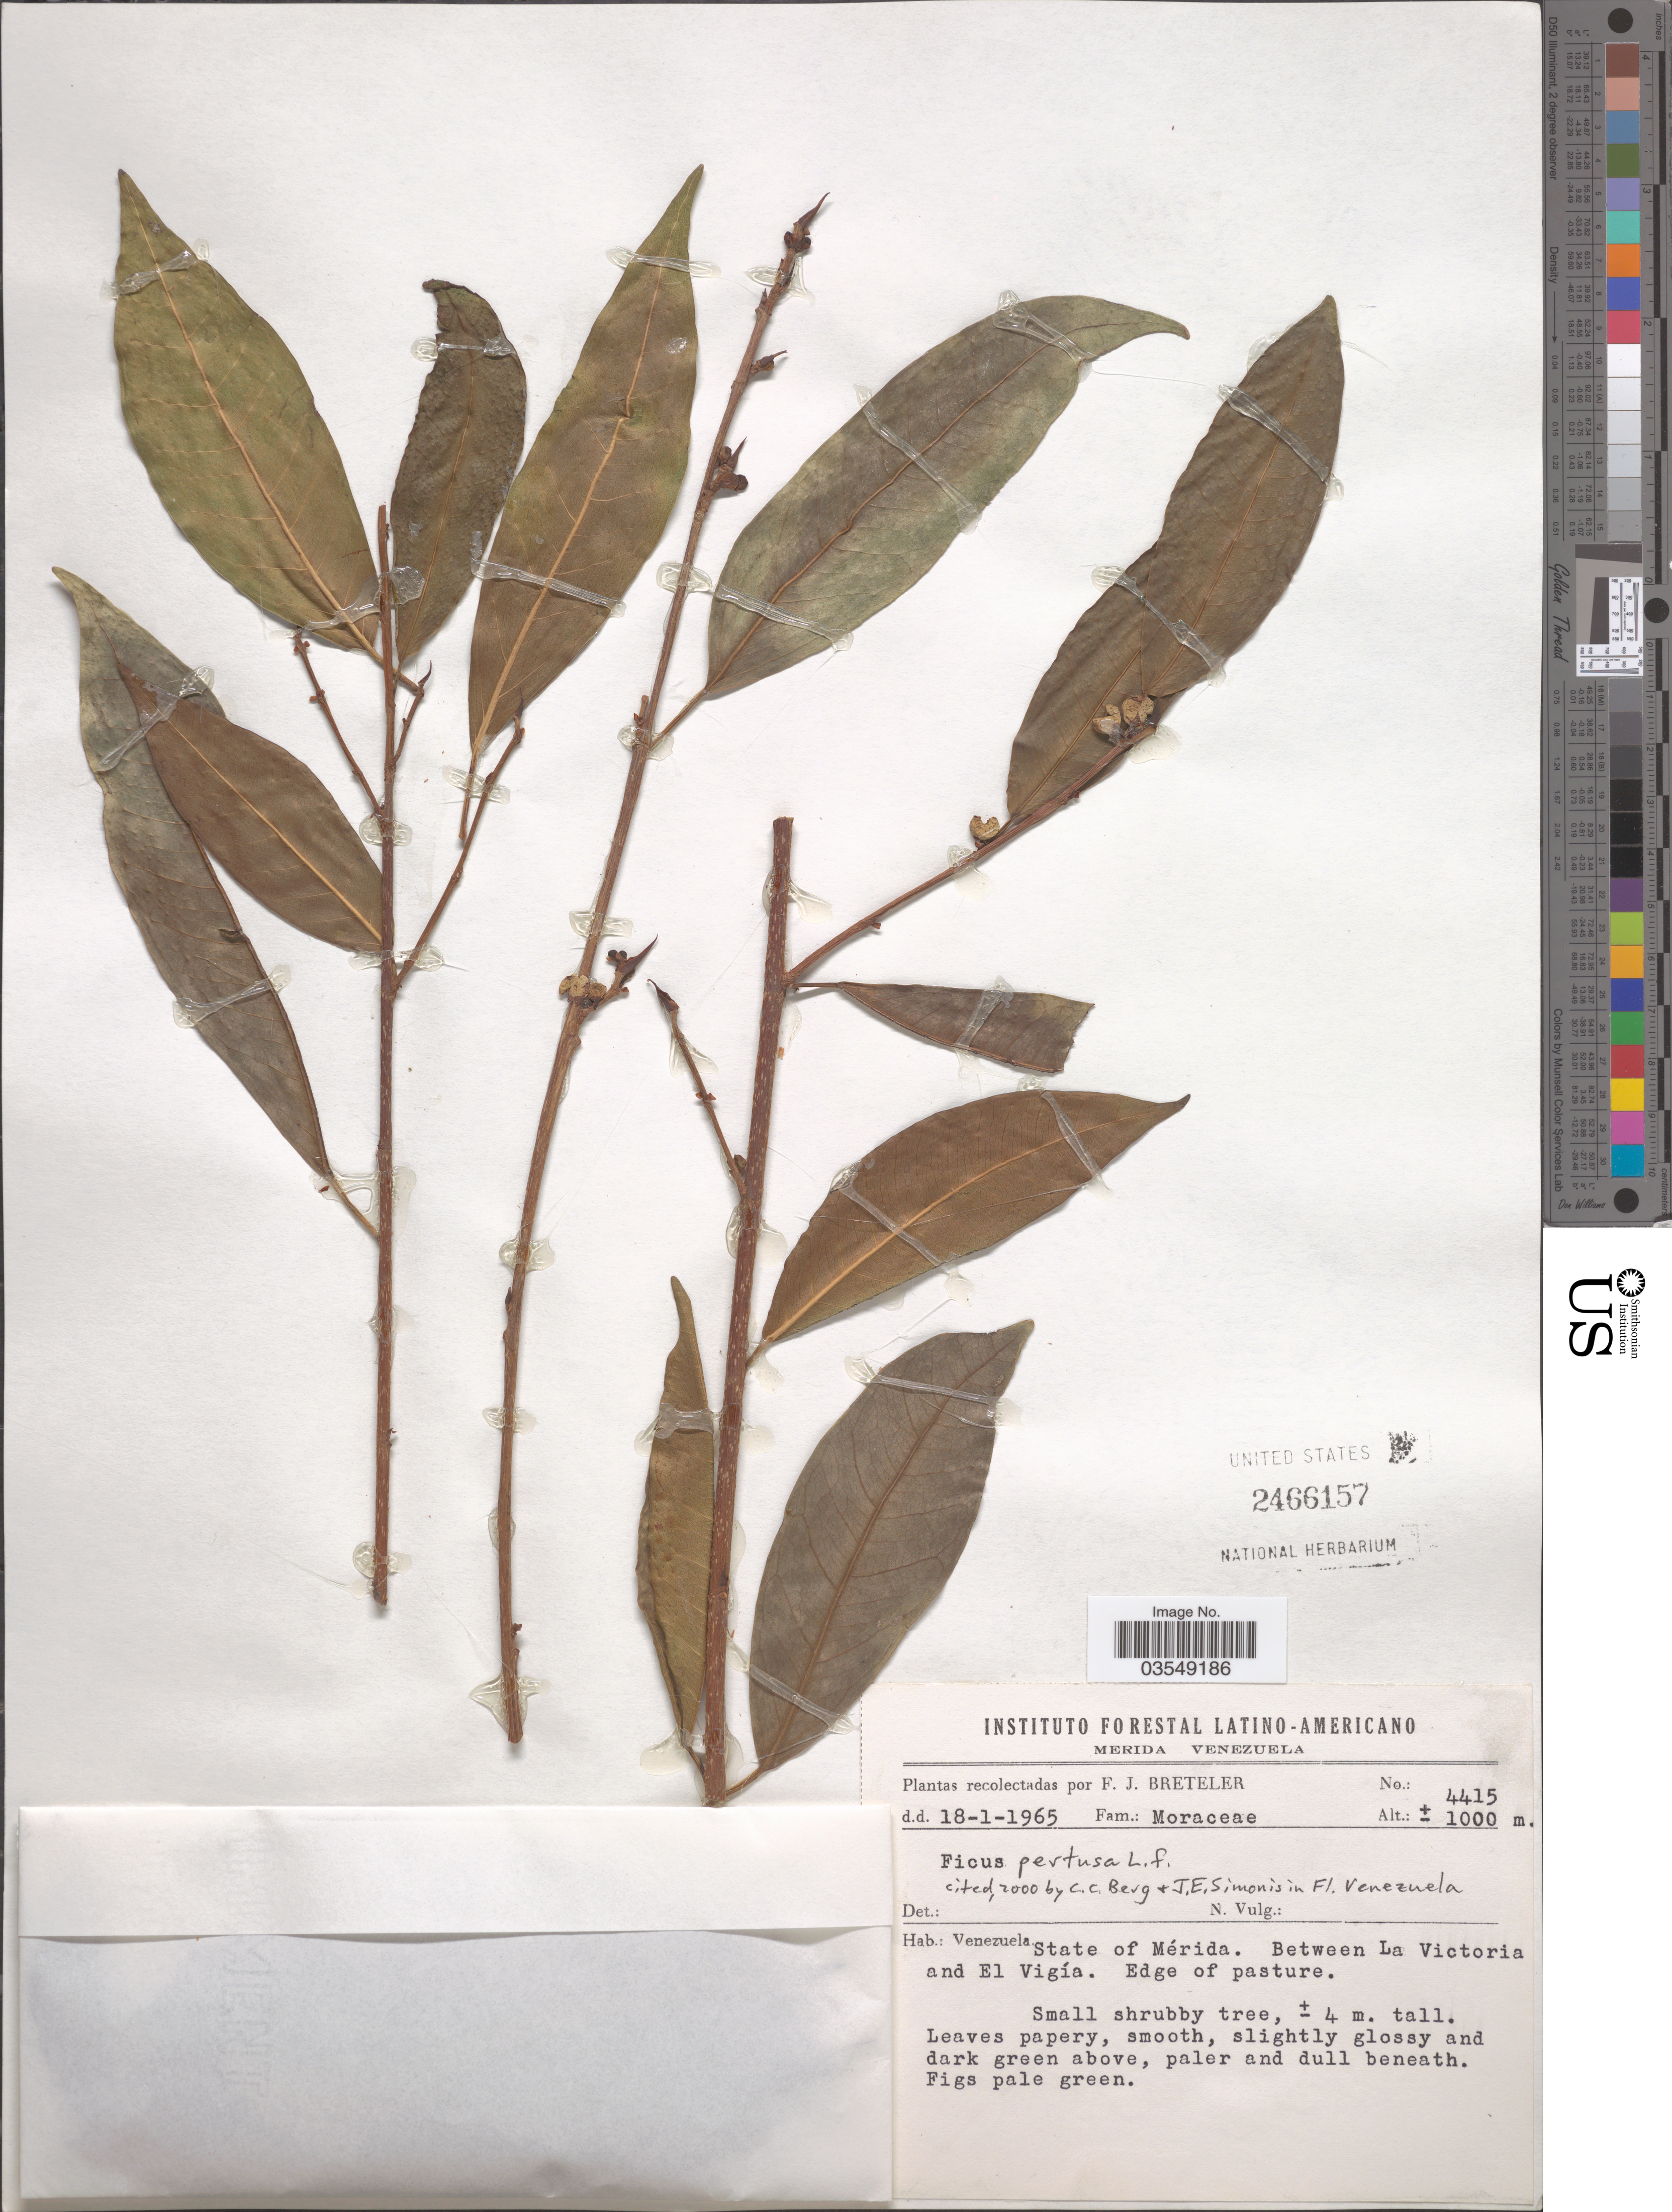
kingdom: Plantae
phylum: Tracheophyta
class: Magnoliopsida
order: Rosales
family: Moraceae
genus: Ficus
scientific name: Ficus pertusa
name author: L. f.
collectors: F. J. Breteler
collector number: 4415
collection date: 1965-01-18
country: Venezuela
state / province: Merida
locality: Between La Victoria and El Vigía.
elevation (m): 1000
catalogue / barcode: US 2466157